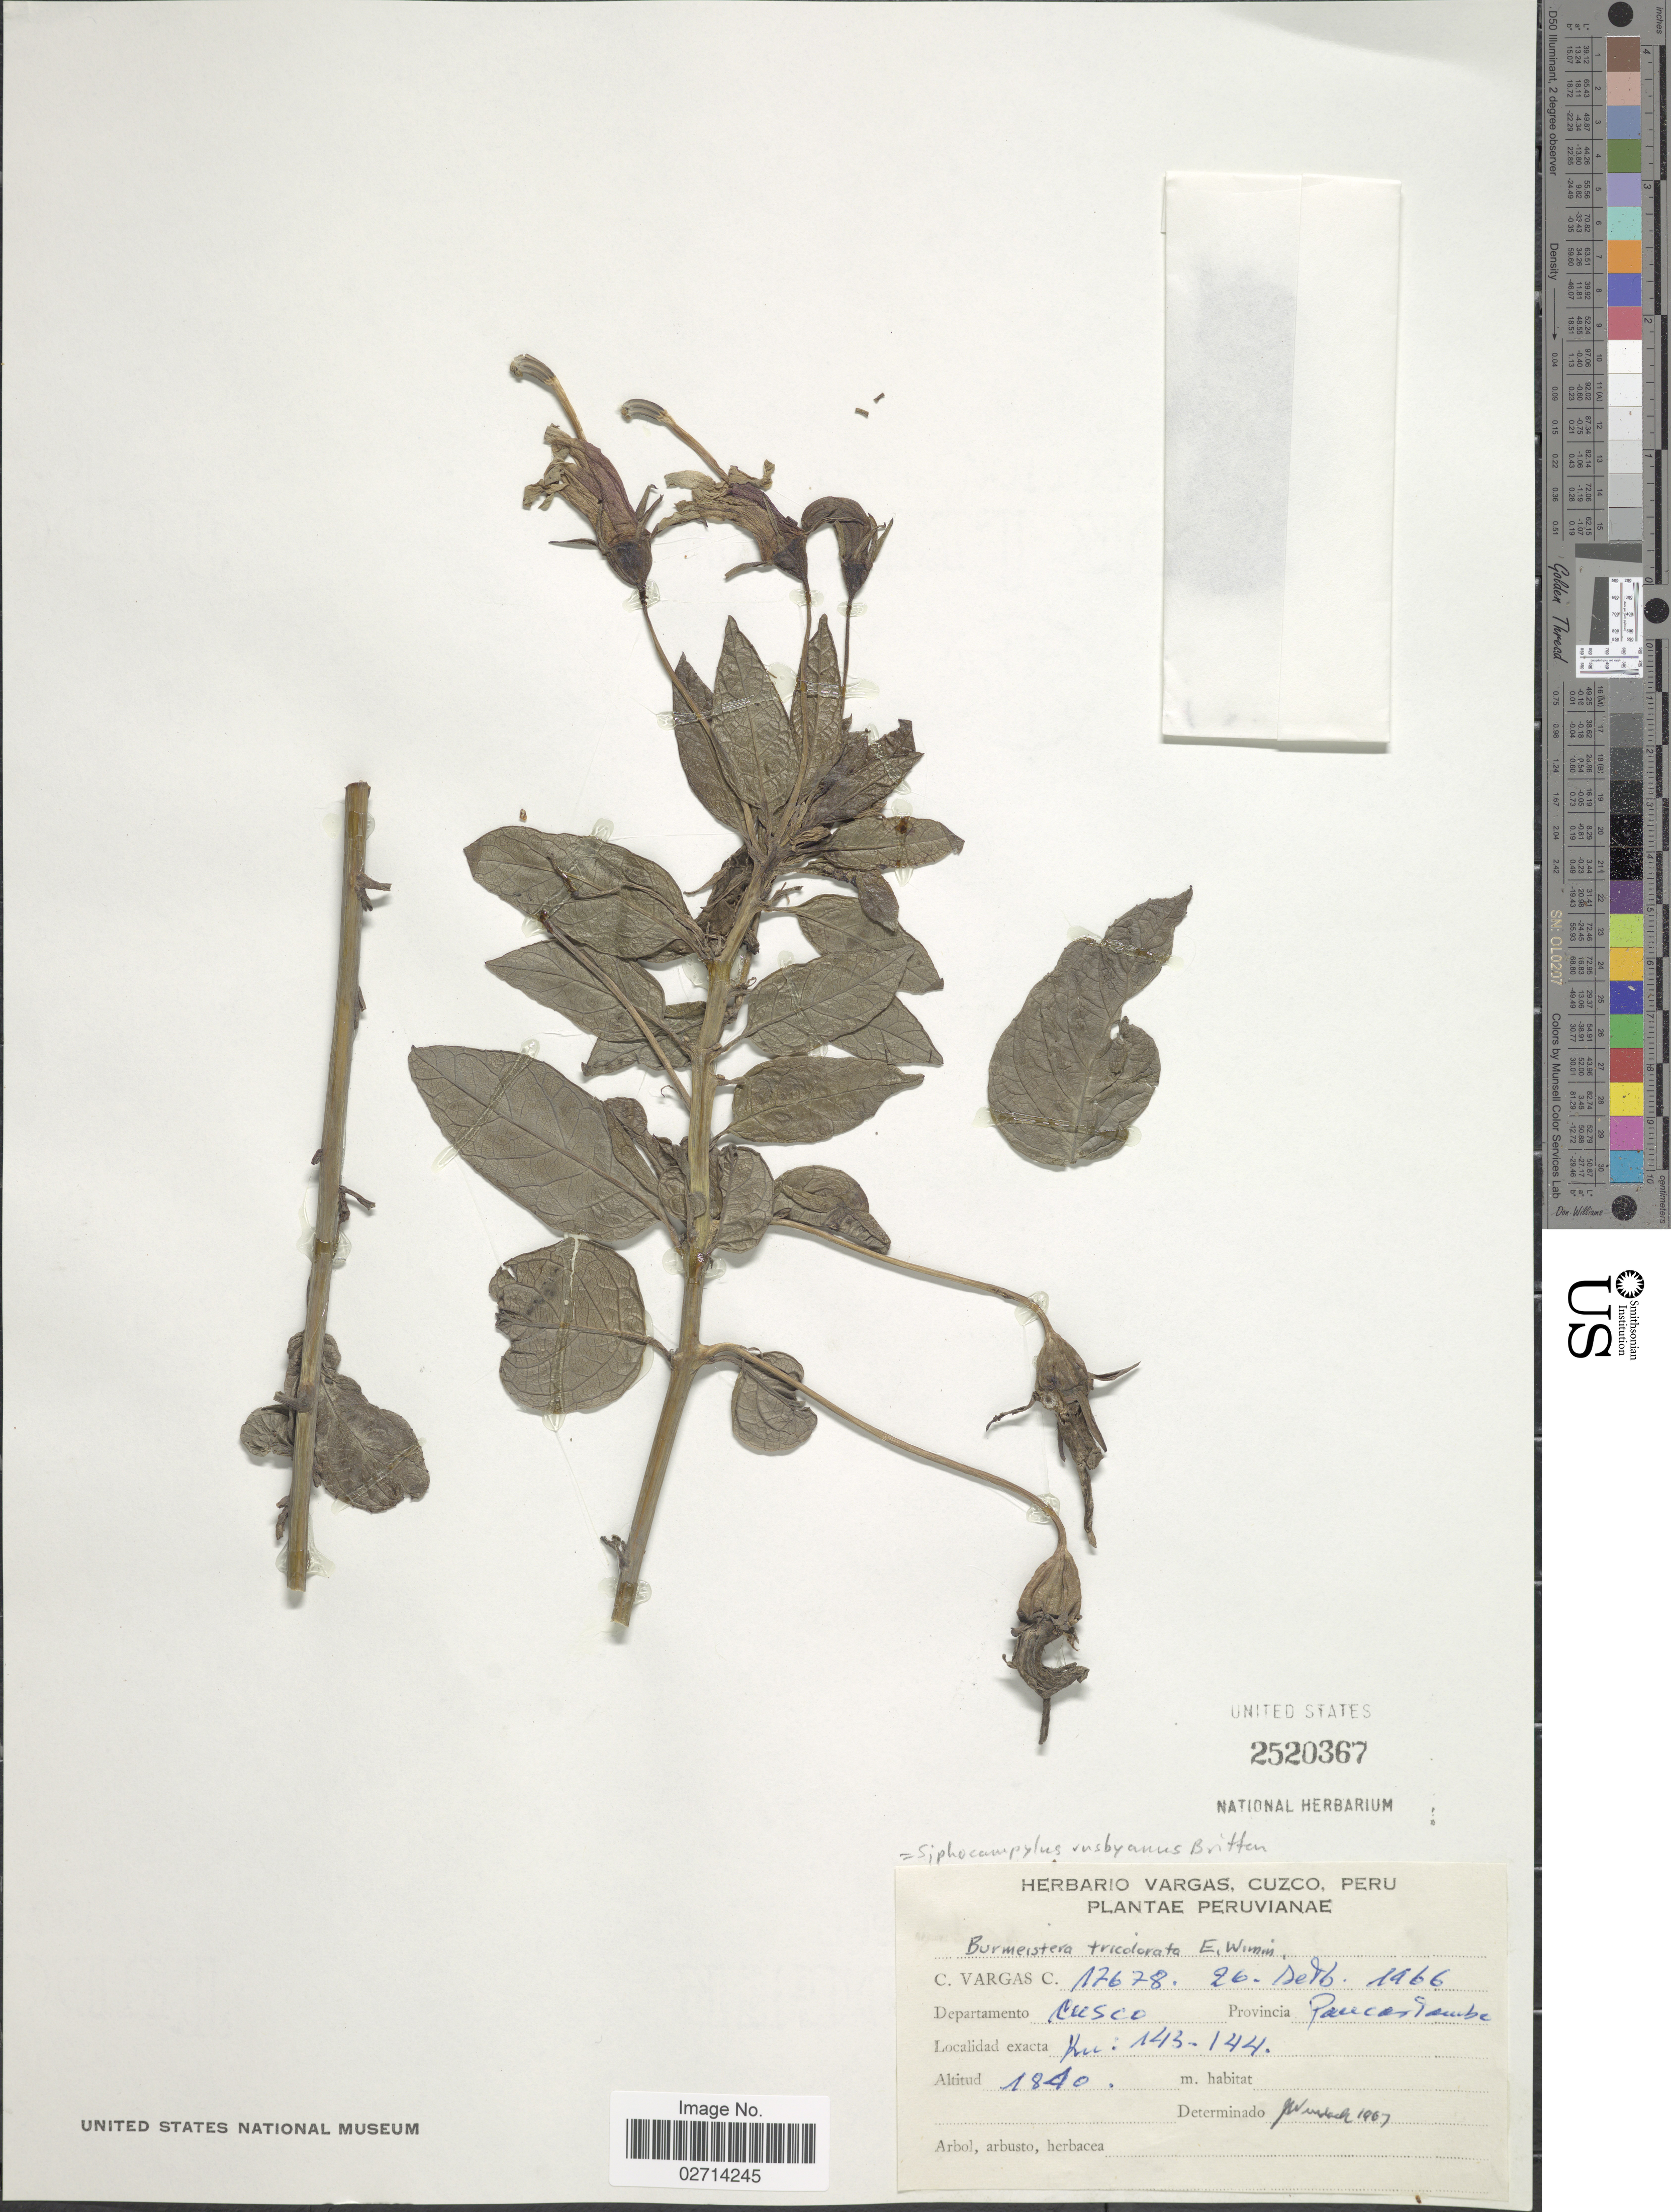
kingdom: Plantae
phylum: Tracheophyta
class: Magnoliopsida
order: Asterales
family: Campanulaceae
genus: Siphocampylus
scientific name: Siphocampylus rusbyanus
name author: Britton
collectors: C. Vargas Calderón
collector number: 17678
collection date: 1966-09-26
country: Peru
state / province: Cusco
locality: Provincia Paucartambo, Km. 143-144.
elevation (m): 1840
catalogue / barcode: US 2520367